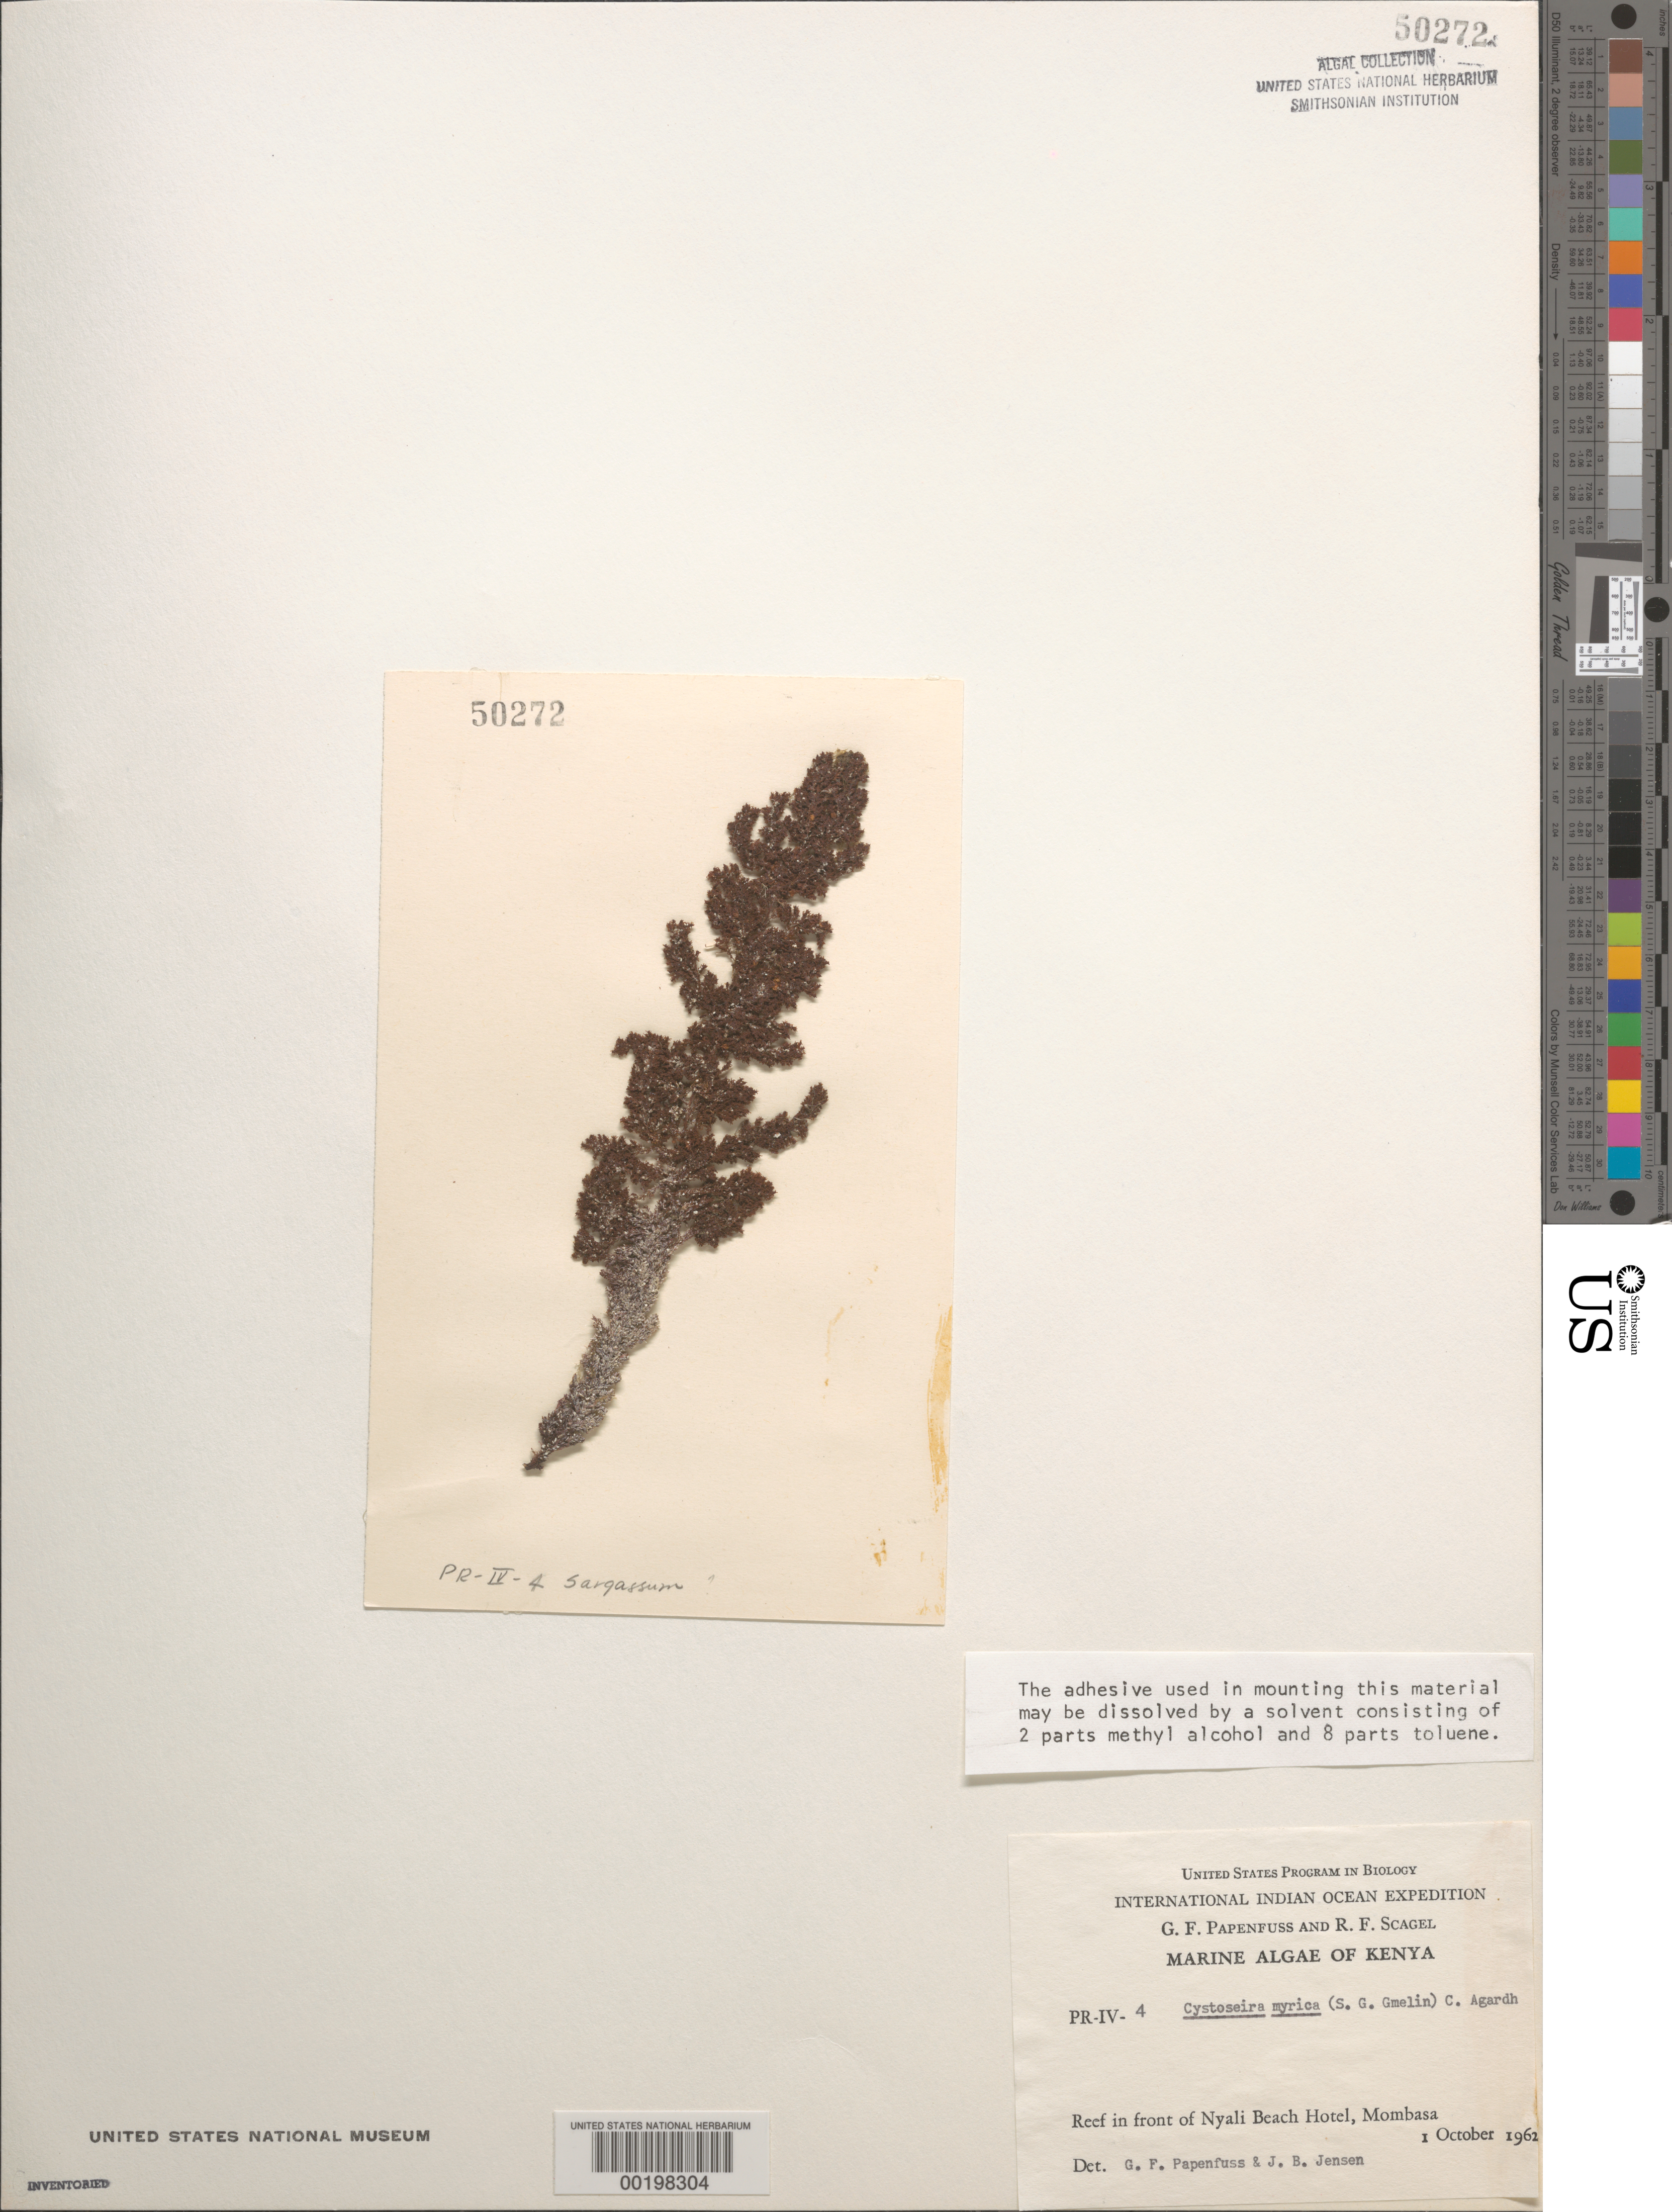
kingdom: Chromista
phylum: Ochrophyta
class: Phaeophyceae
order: Fucales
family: Sargassaceae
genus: Cystoseira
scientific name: Cystoseira myrica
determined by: Papenfuss, G. F.; Jensen, J. B.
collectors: G. Papenfuss & R. F. Scagel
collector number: PR-IV-4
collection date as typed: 01 Oct 1962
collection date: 1962-10-01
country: Kenya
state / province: Mombasa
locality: Nyali Beach Hotel, Mombasa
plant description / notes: International Indian Ocean Expedition, 1962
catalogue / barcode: US 50272